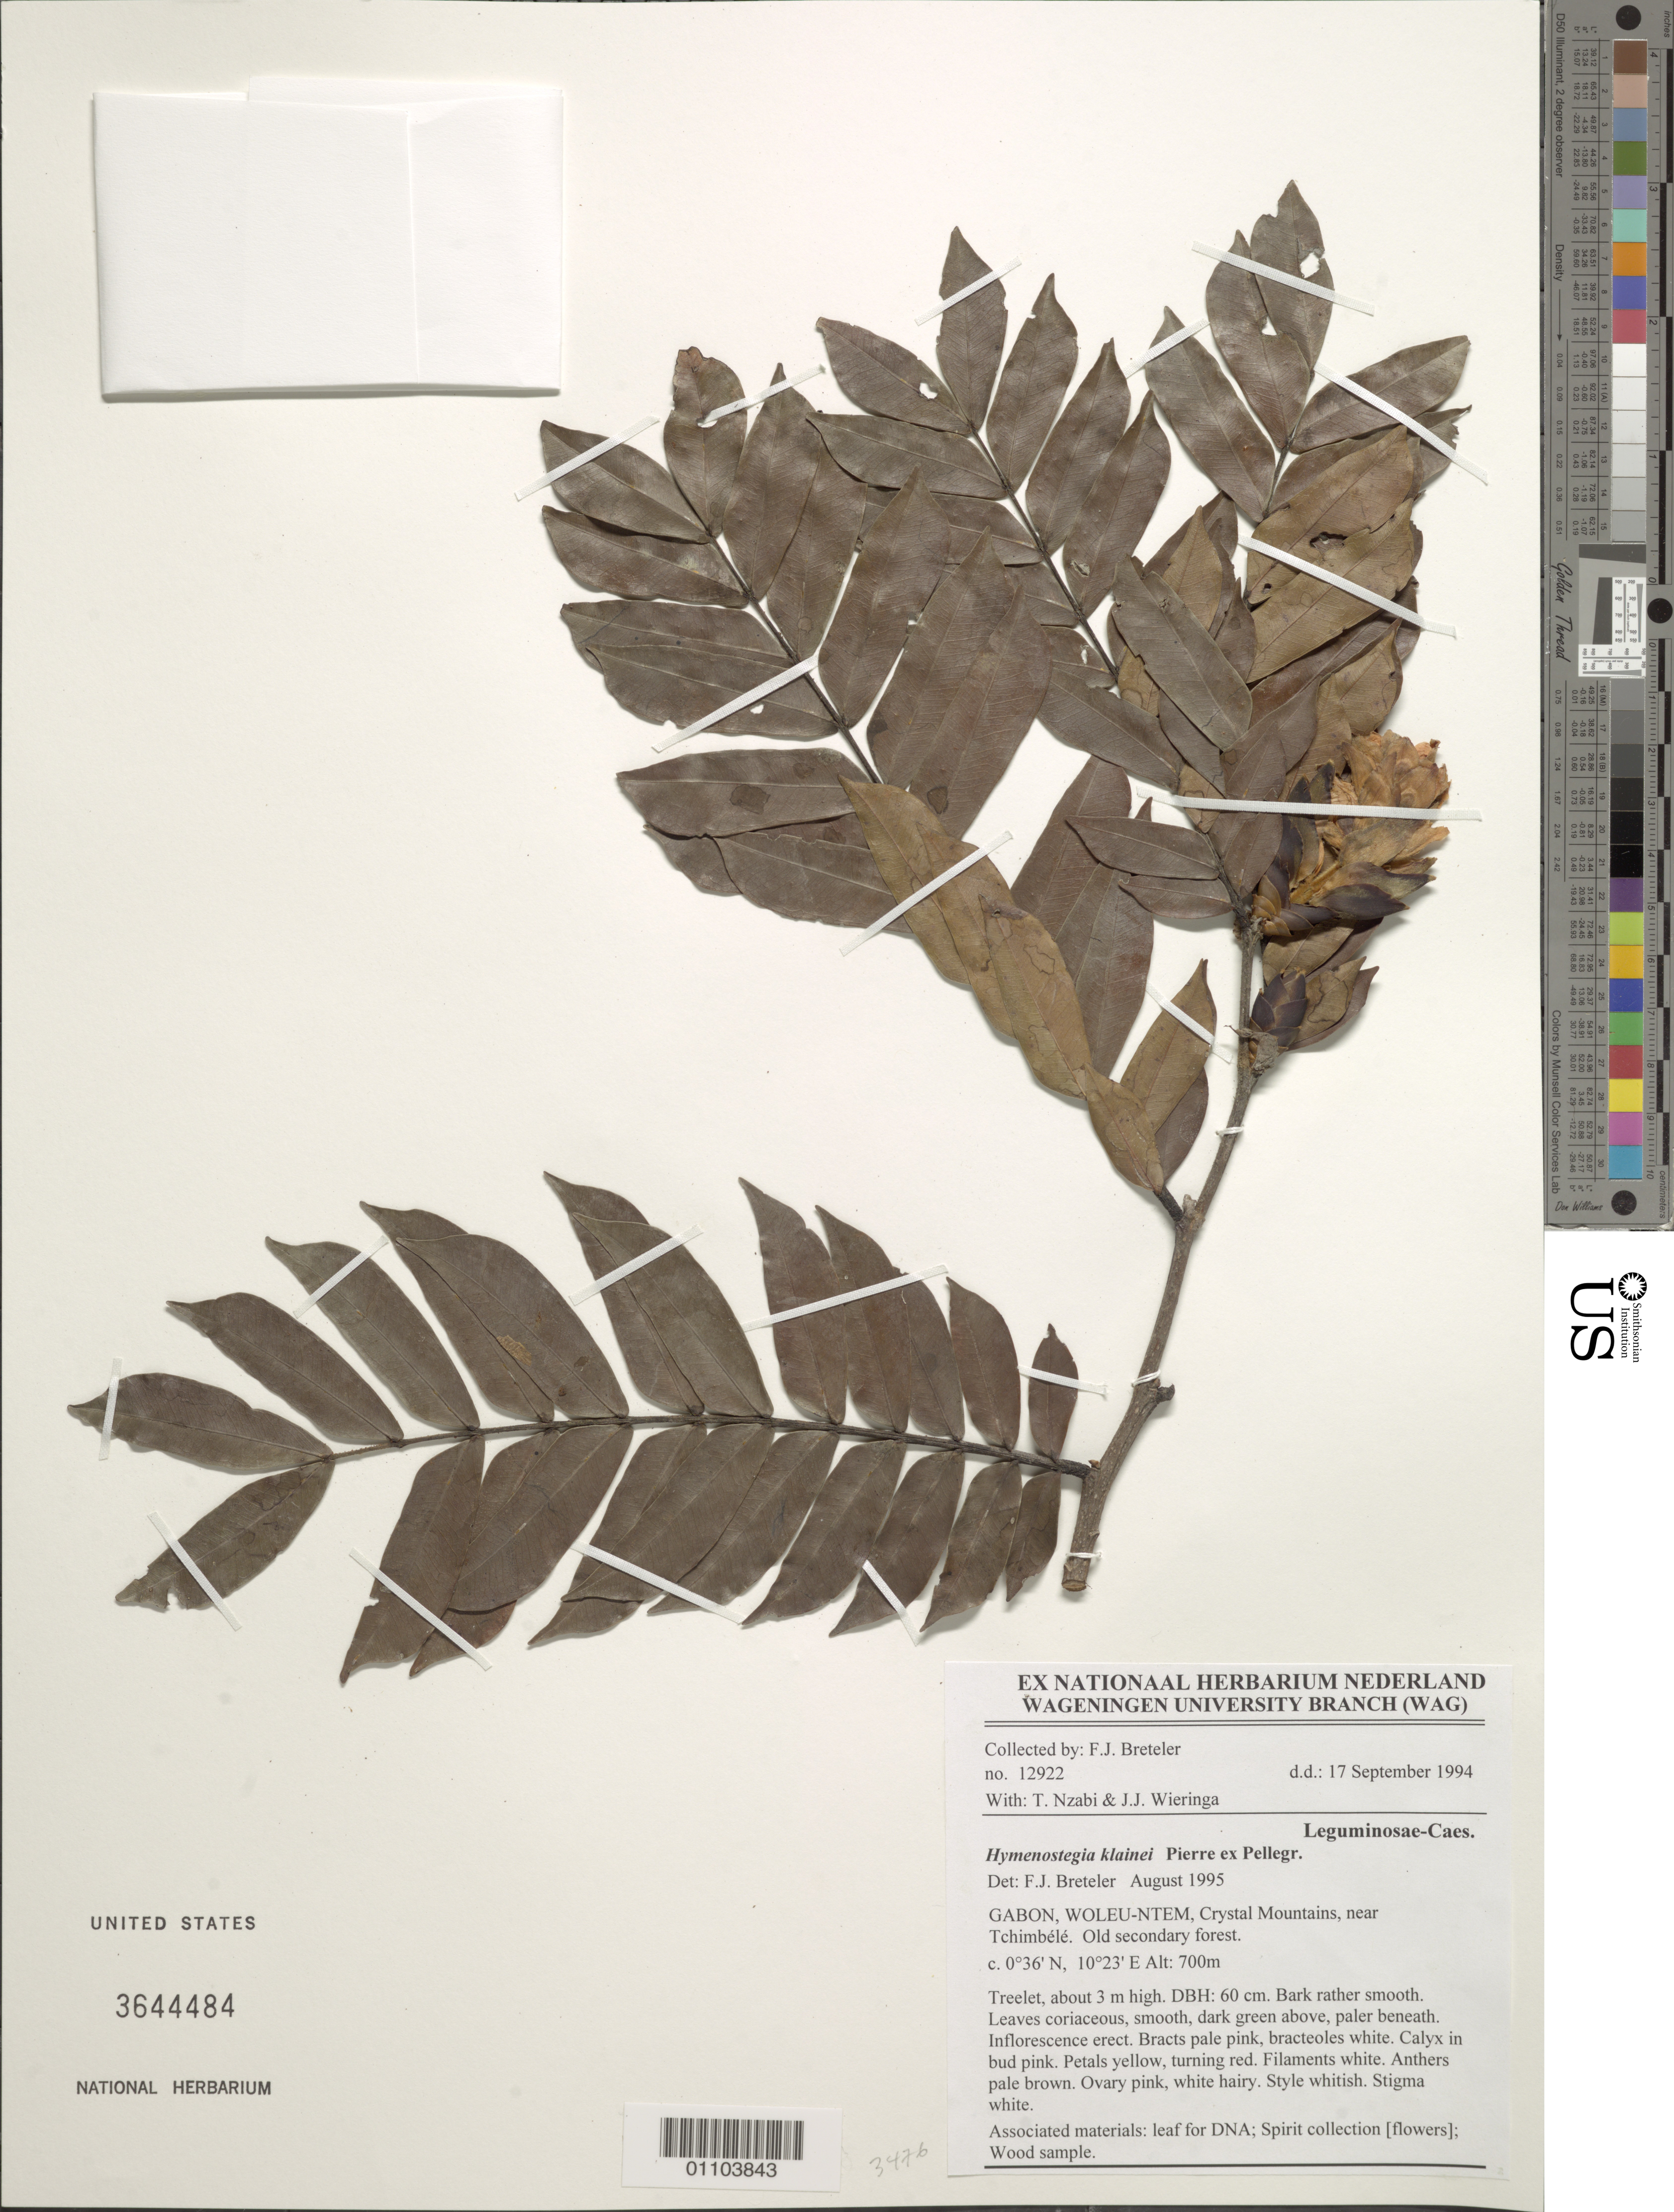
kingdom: Plantae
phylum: Tracheophyta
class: Magnoliopsida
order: Fabales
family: Fabaceae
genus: Hymenostegia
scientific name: Hymenostegia klainei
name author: Pierre ex Pellegrin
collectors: F. J. Breteler, T. Nzabi & J. J. Wieringa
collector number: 12922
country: Gabon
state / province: Woleu-Ntem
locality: Crystal Mountains, near Tchimbele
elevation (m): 700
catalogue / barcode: US 3644484